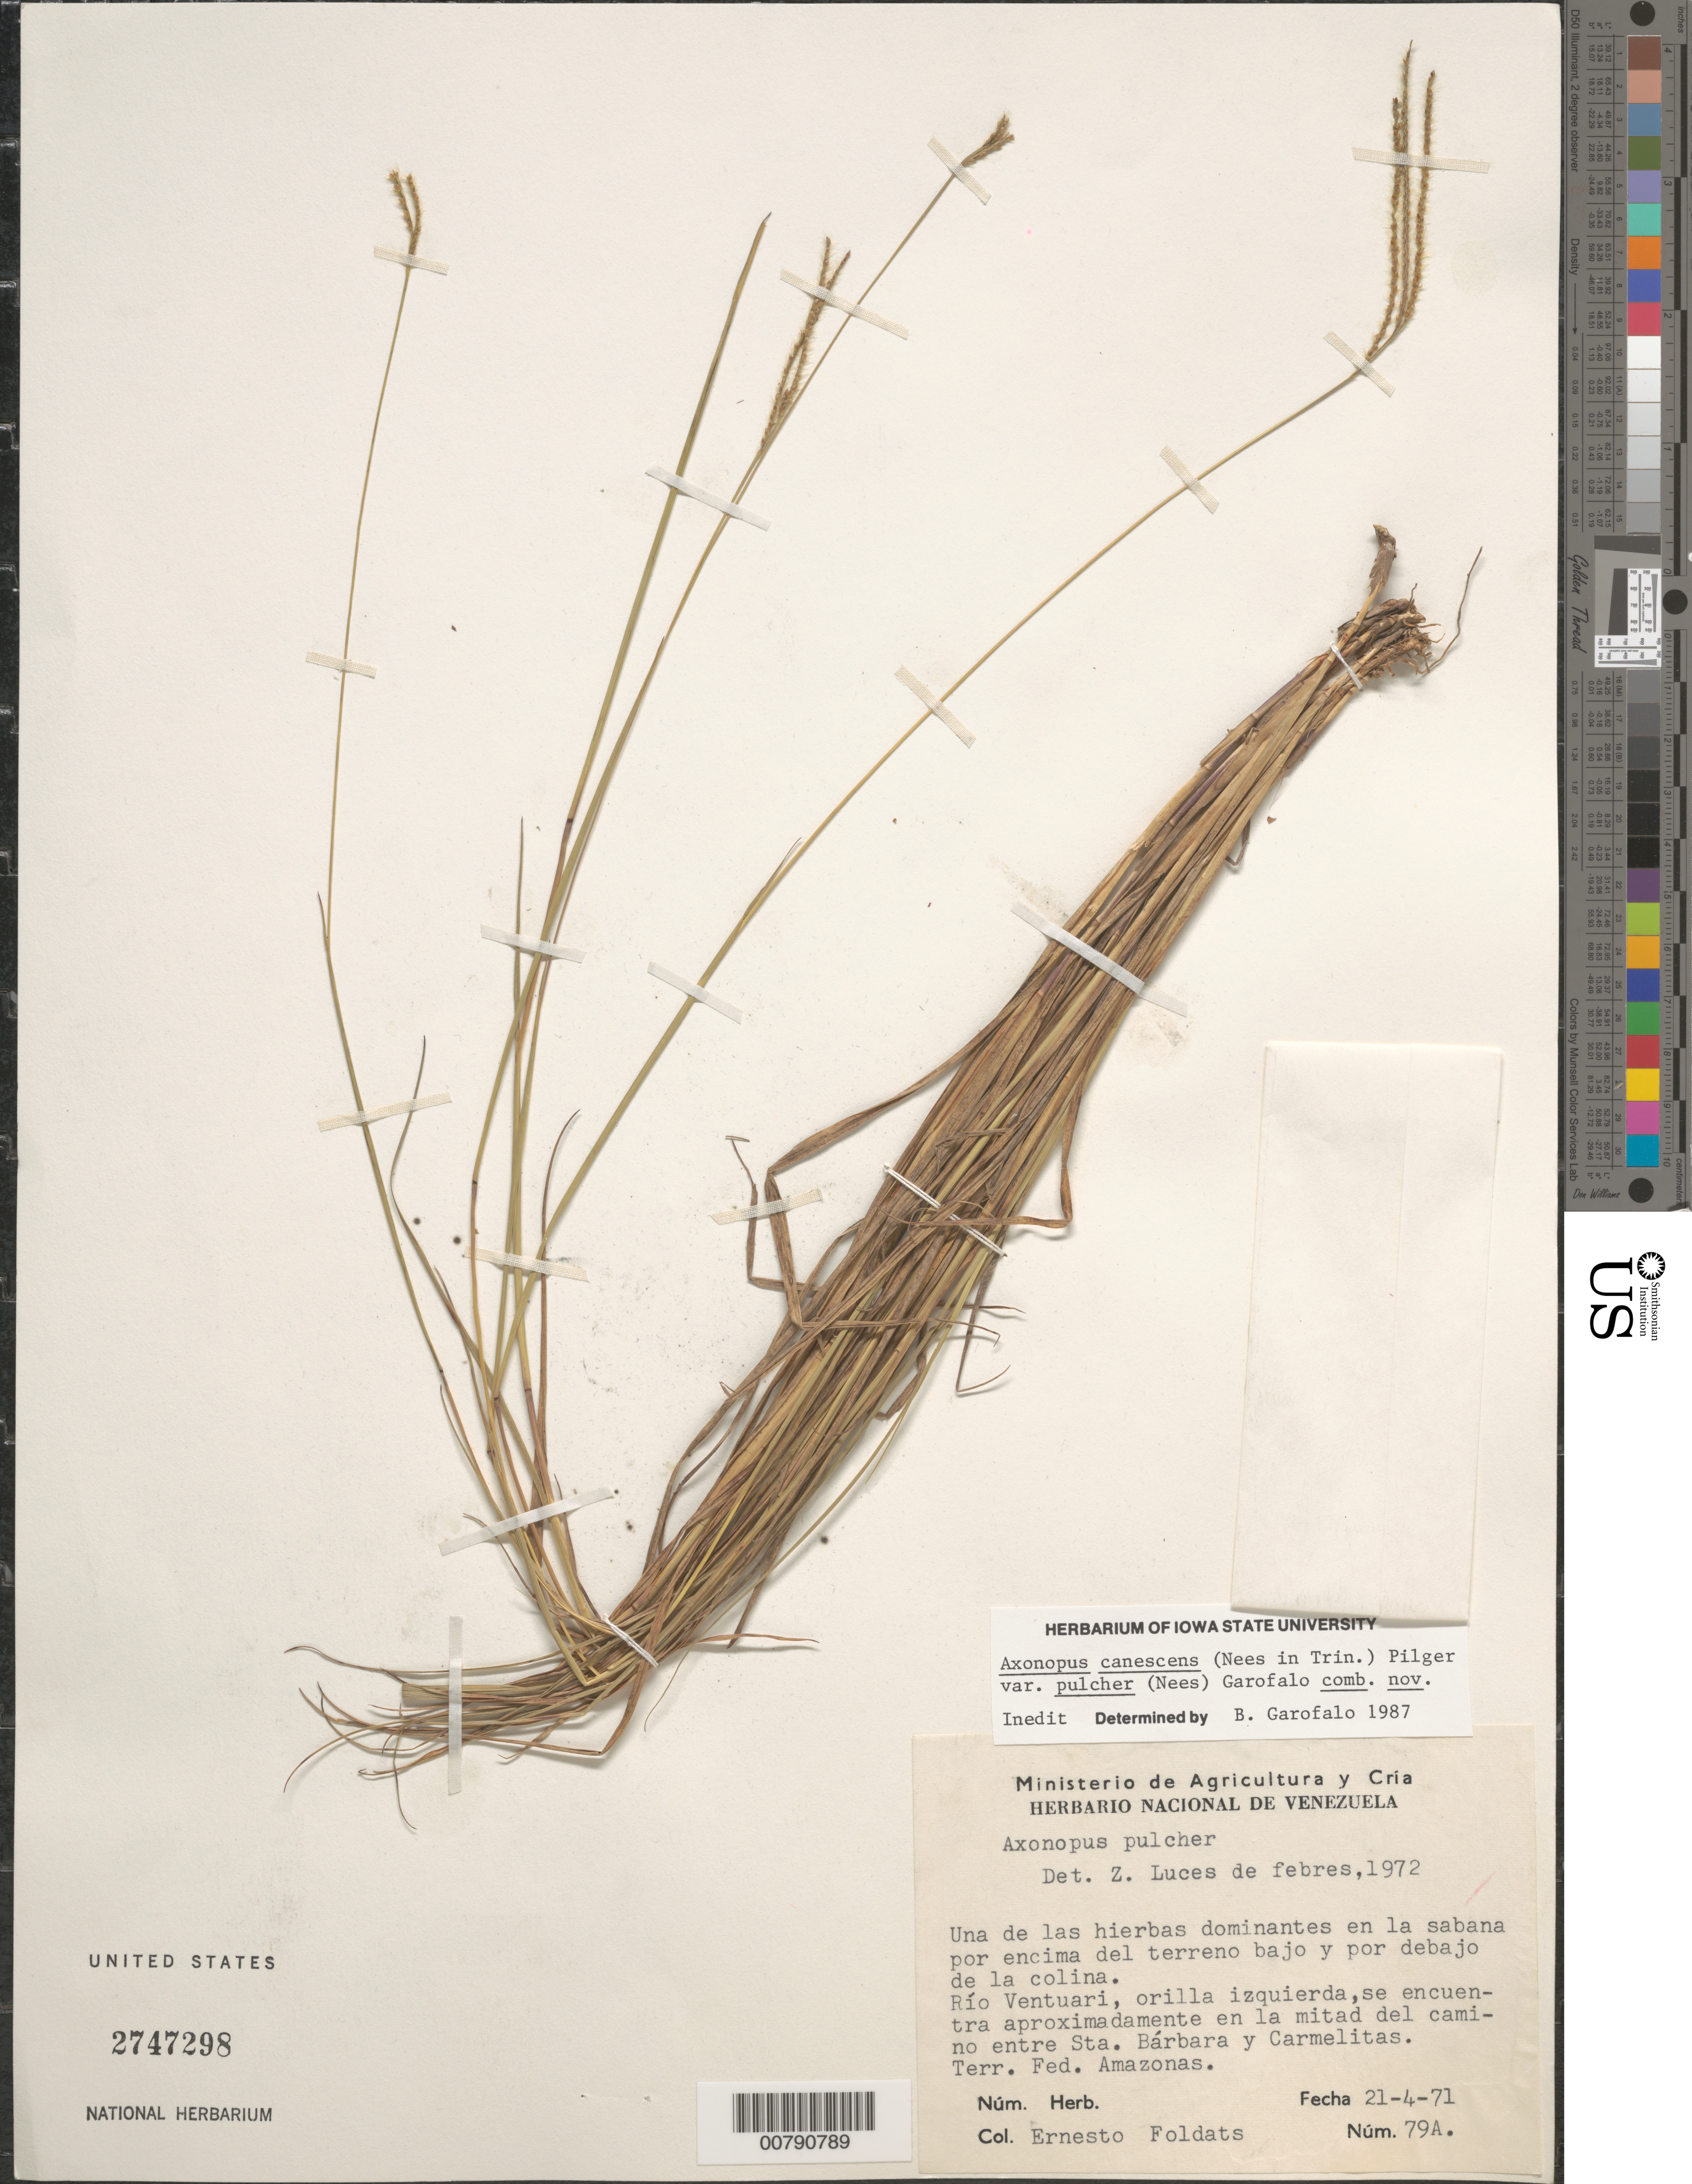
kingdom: Plantae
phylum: Tracheophyta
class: Liliopsida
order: Poales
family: Poaceae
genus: Axonopus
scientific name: Axonopus canescens var. pulcher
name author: (Nees in Trin.) Pilg.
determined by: Garofalo, B.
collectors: E. Foldats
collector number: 79 A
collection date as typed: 21-Apr-71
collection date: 1971-04-21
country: Venezuela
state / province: Amazonas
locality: Río Ventuari, orilla izquierda, camino entre Sta. Barbara y Carmelitas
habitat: Sabana por encima del terreno bajo y por debajo de la colina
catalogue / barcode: US 2747298